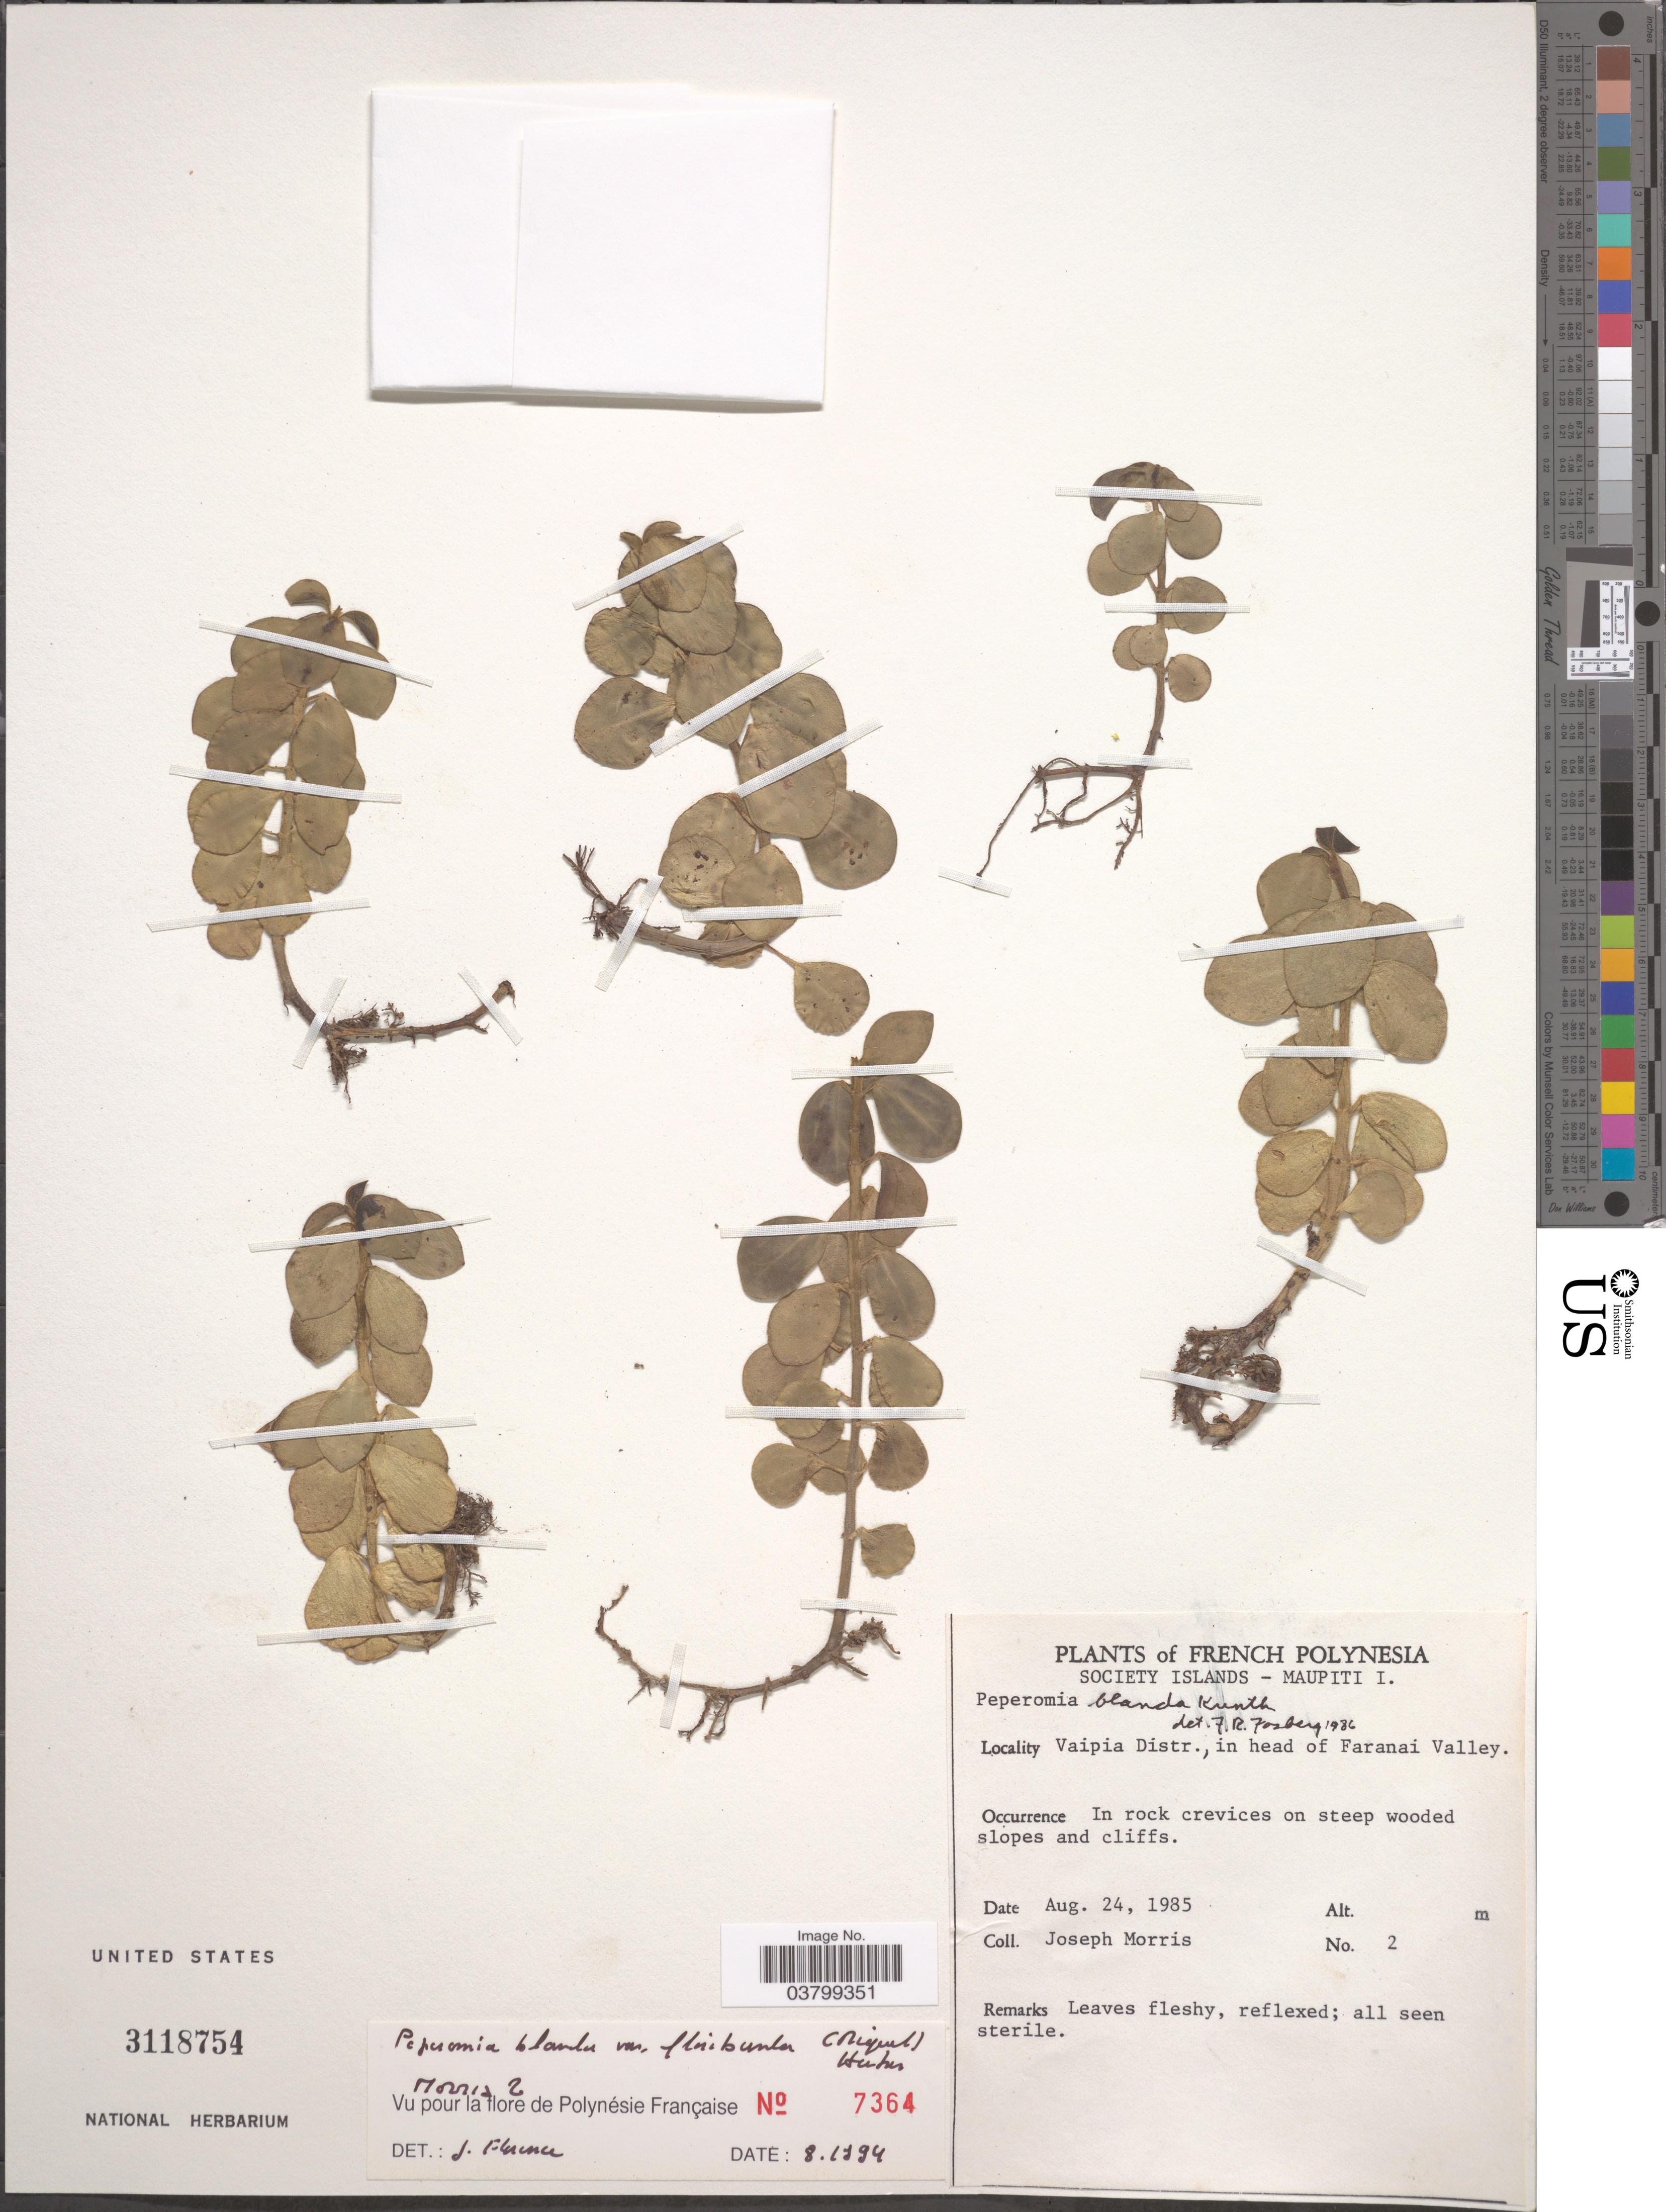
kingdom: Plantae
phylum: Tracheophyta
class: Magnoliopsida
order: Piperales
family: Piperaceae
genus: Peperomia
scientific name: Peperomia leptostachya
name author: Hook. & Arn.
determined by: Wagner, W. L., (BOT), Smithsonian Institution - National Museum of Natural History (UNITED STATES)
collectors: J. Morris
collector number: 2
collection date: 1985-08-24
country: French Polynesia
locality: Society Islands - Maupiti I. Vaipia Distr., in head of Faranai Valley.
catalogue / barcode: US 3118754